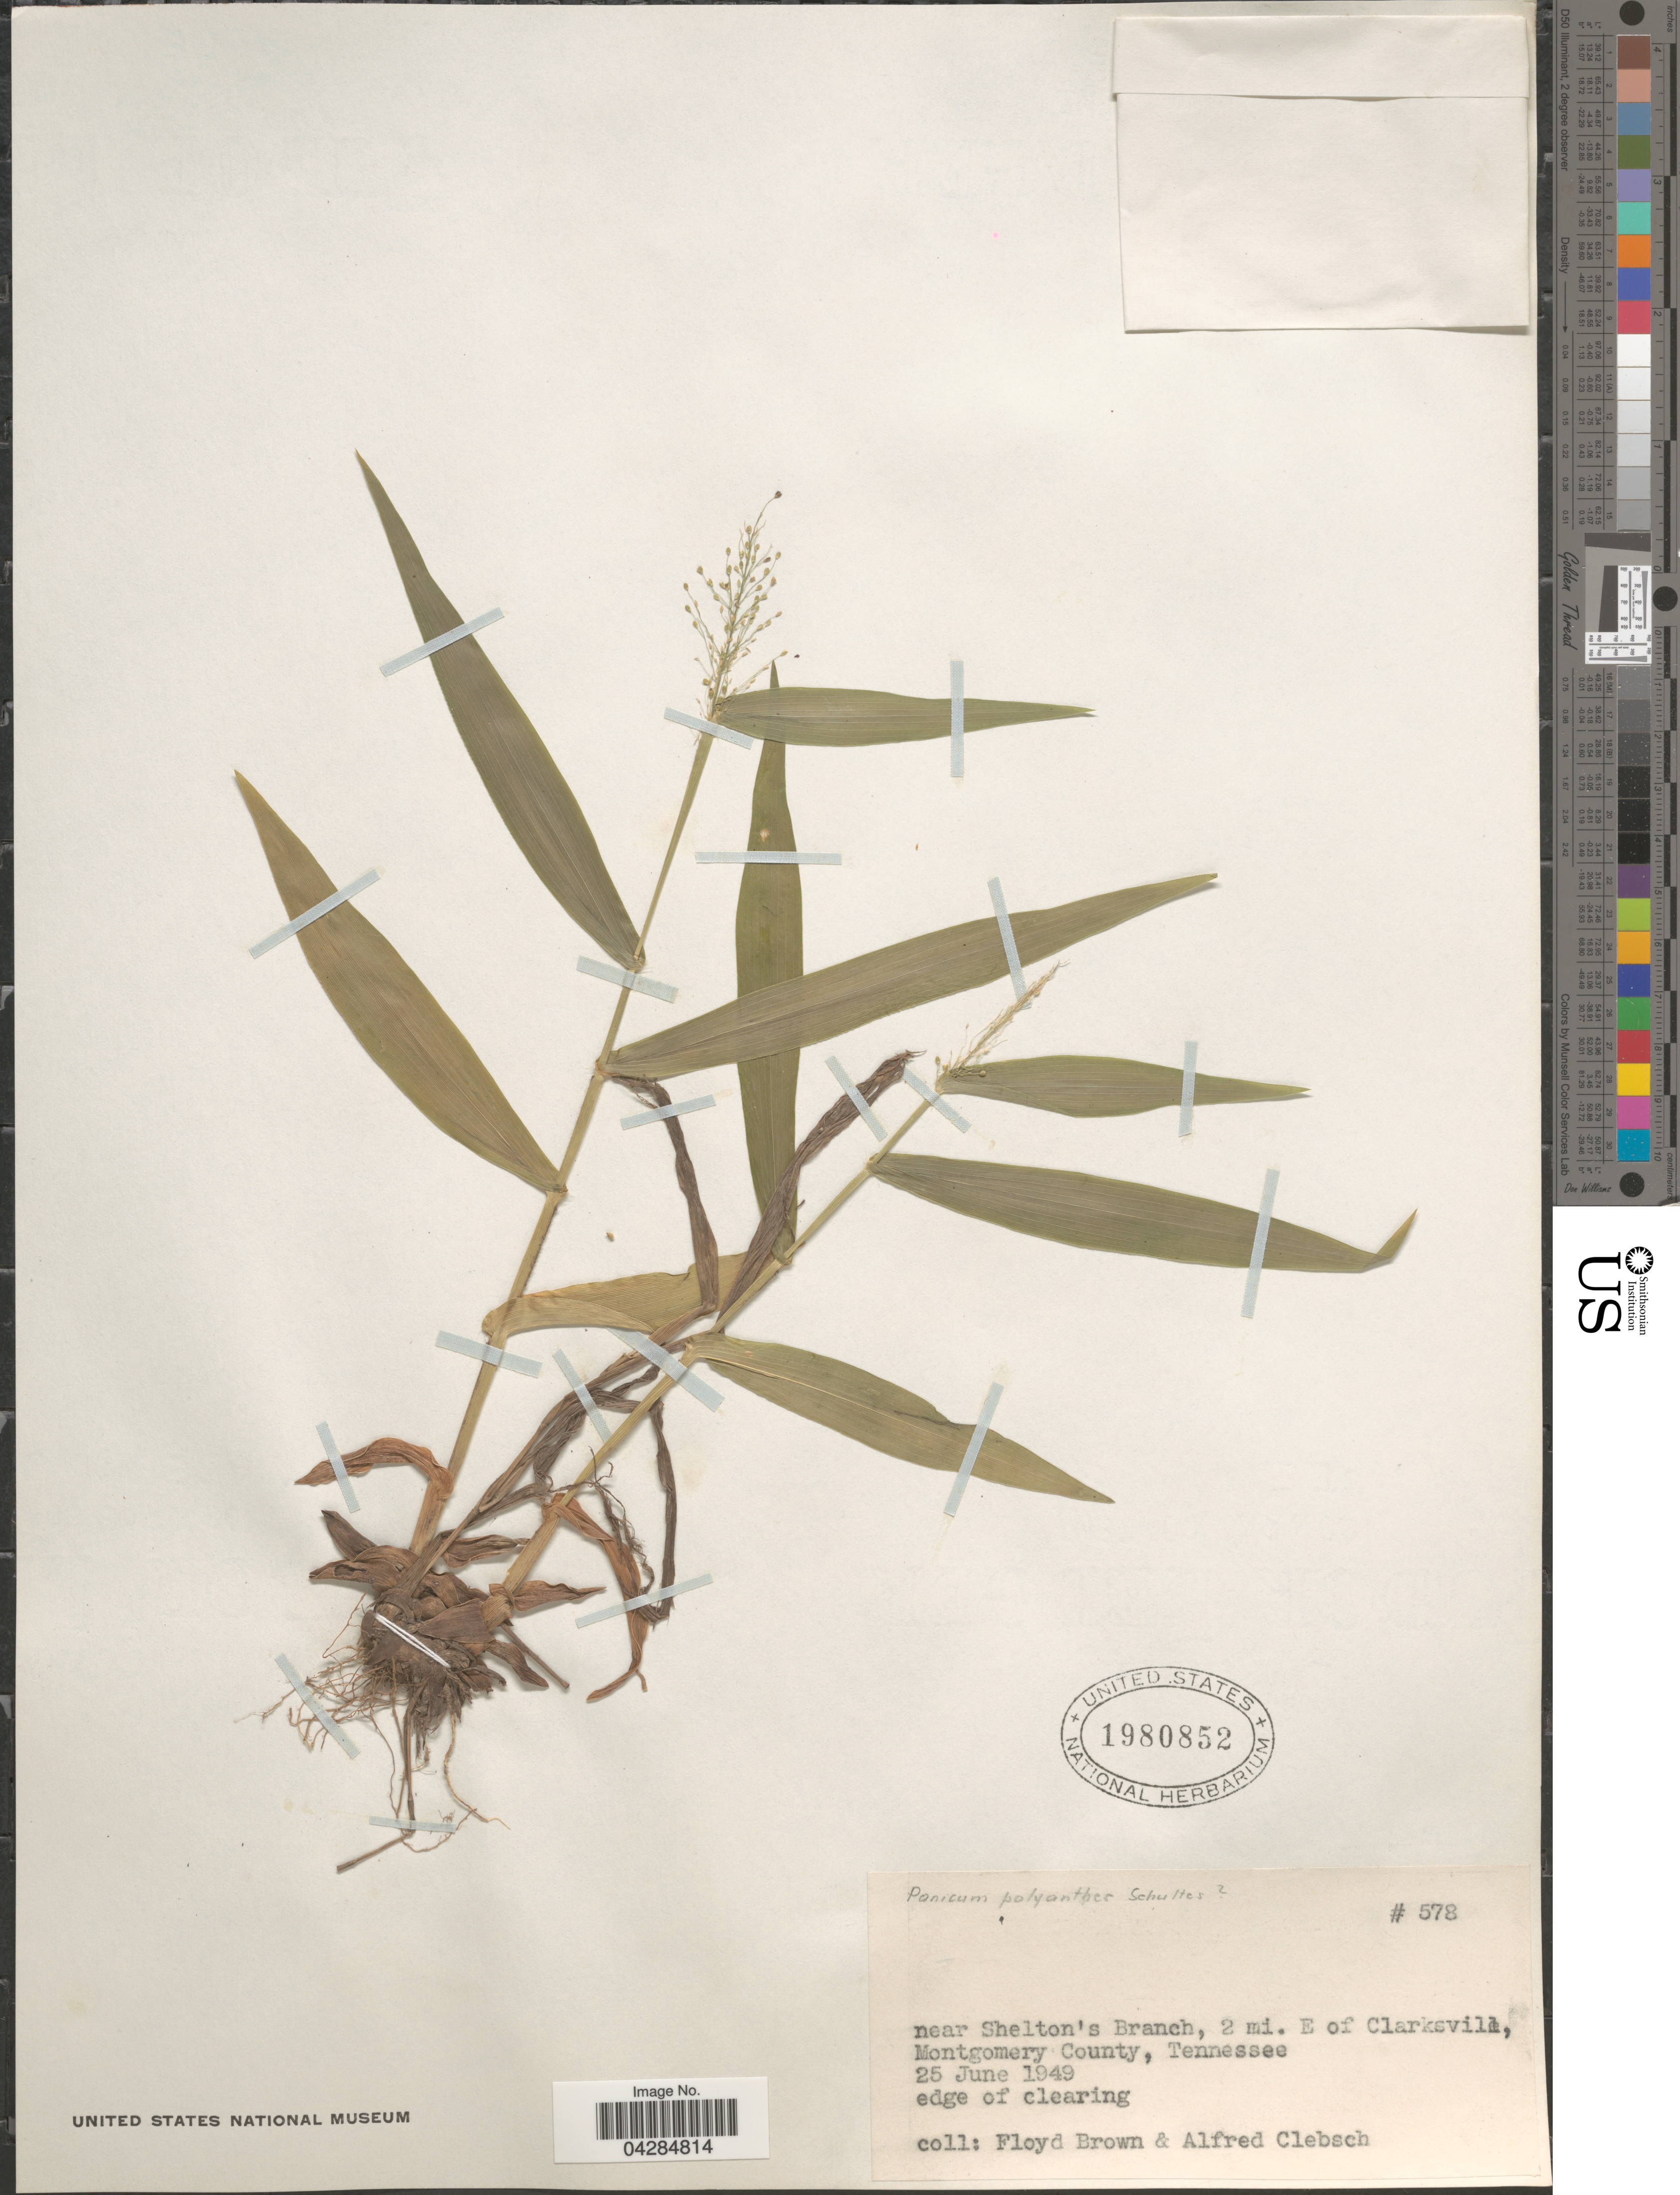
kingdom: Plantae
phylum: Tracheophyta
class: Liliopsida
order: Poales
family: Poaceae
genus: Dichanthelium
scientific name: Dichanthelium polyanthes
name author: (Schult.) Mohlenbr.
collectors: F. Brown & A. Clebsch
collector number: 578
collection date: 1949-06-25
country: United States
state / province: Tennessee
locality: Near Shelton's Branch, 2 mi. E of Clarksville, Montgomery County. Edge of clearing.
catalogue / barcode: US 1980852